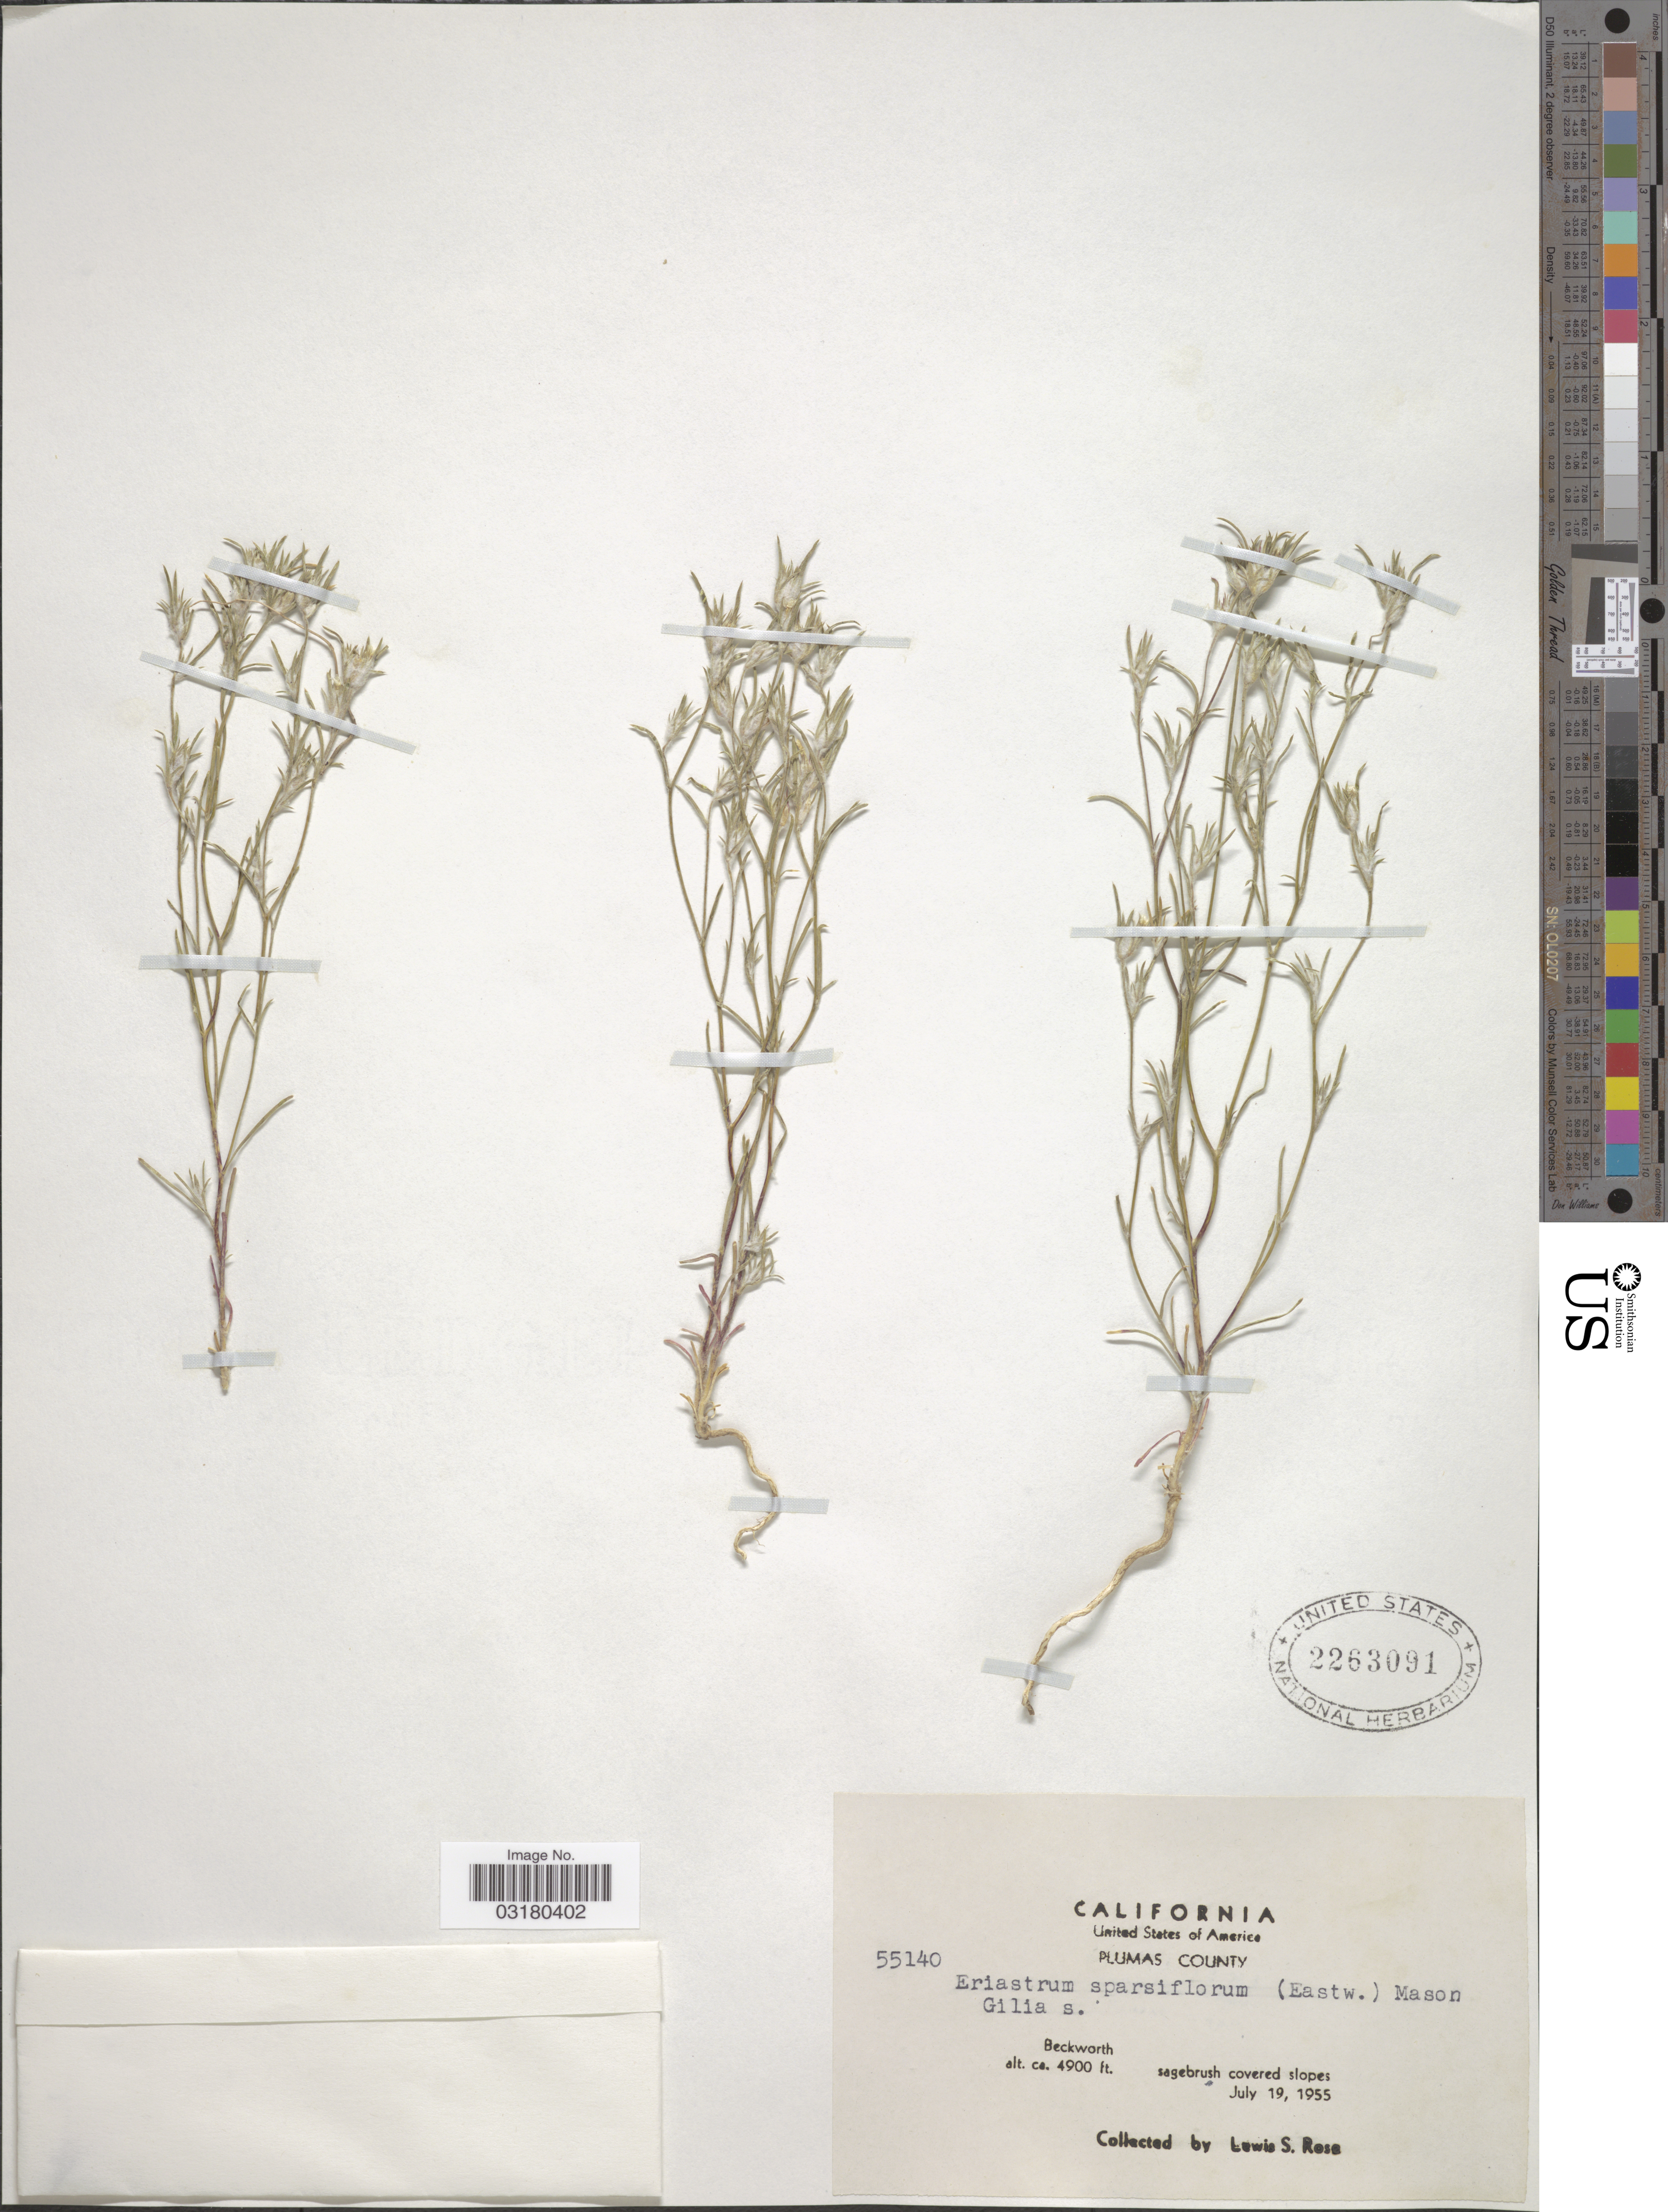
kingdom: Plantae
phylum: Tracheophyta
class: Magnoliopsida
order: Ericales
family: Polemoniaceae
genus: Eriastrum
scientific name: Eriastrum sparsiflorum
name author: (Eastw.) H. Mason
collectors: L. S. Rose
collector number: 55140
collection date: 1955-07-19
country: United States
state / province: California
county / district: Plumas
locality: Plumas County. Beckworth.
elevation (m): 1494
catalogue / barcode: US 2263091